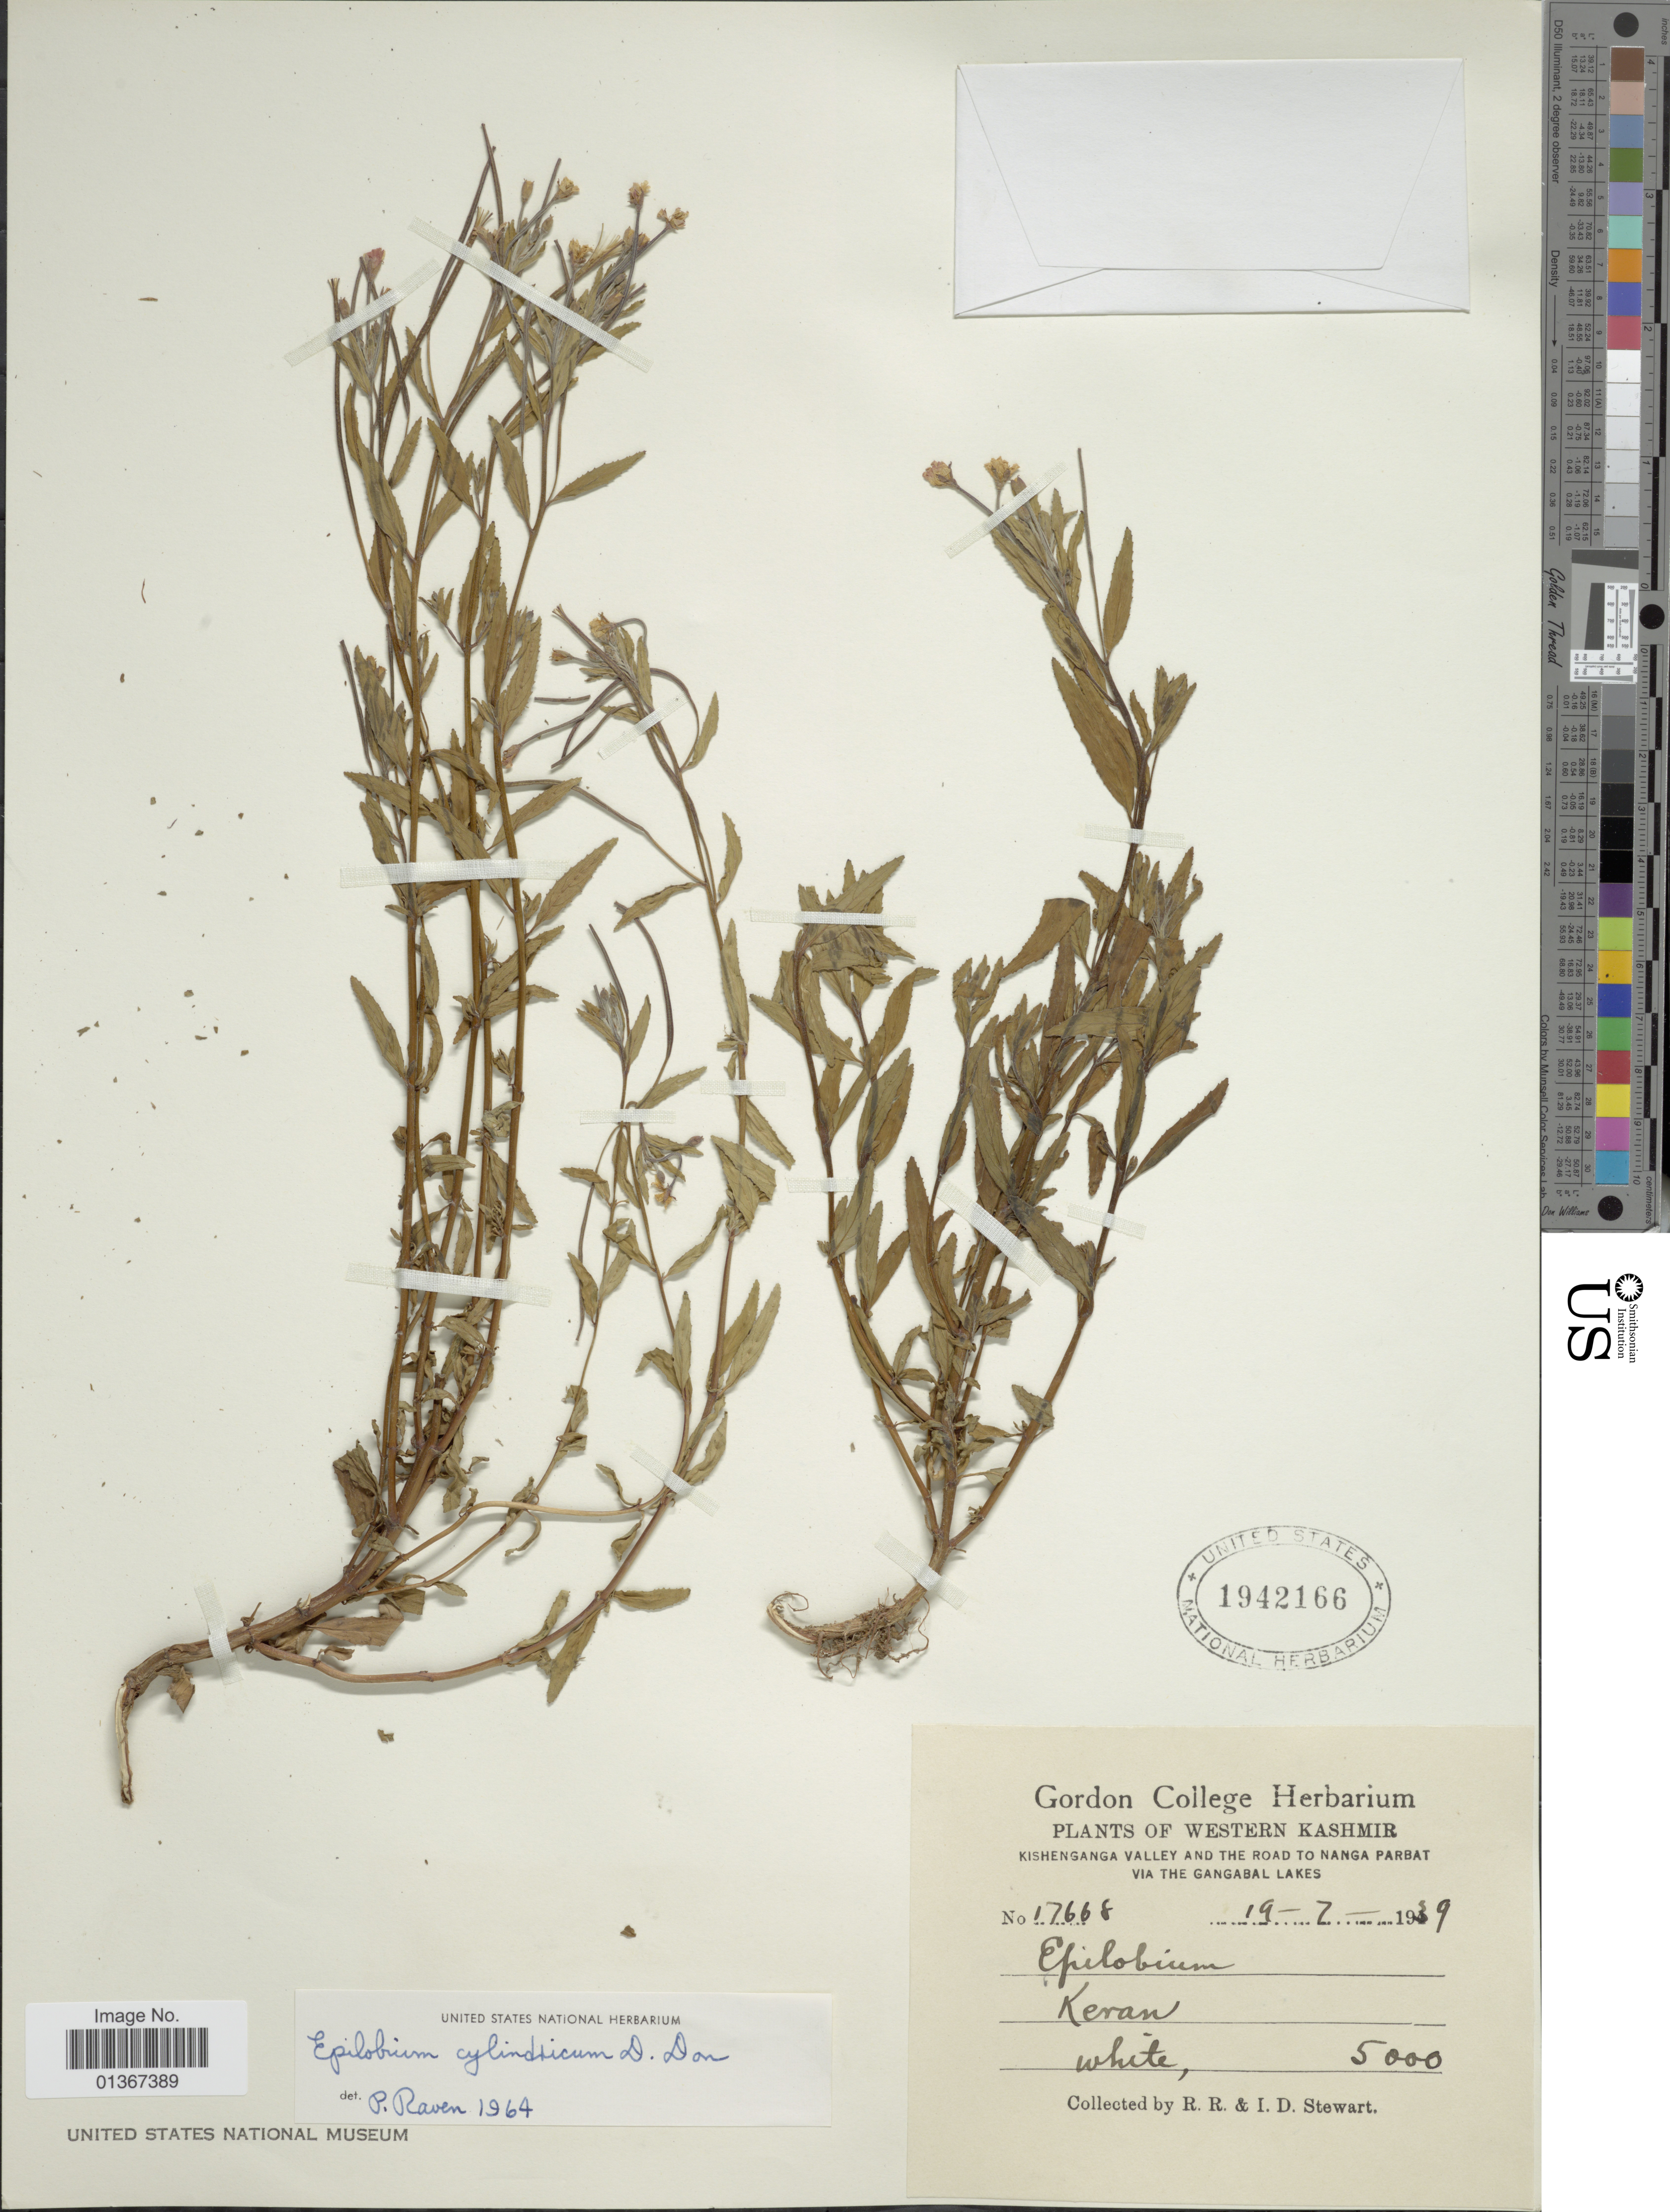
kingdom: Plantae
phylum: Tracheophyta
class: Magnoliopsida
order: Myrtales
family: Onagraceae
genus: Epilobium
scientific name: Epilobium cylindricum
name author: D. Don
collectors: R. R. Stewart & I. Stewart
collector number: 17668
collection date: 1939-07-19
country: India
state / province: Jammu and Kashmir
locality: Western Kashmir. Kishenganga Valley and the road to Nanga Parbat via the Gangabal Lakes. Keran.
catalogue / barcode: US 1942166